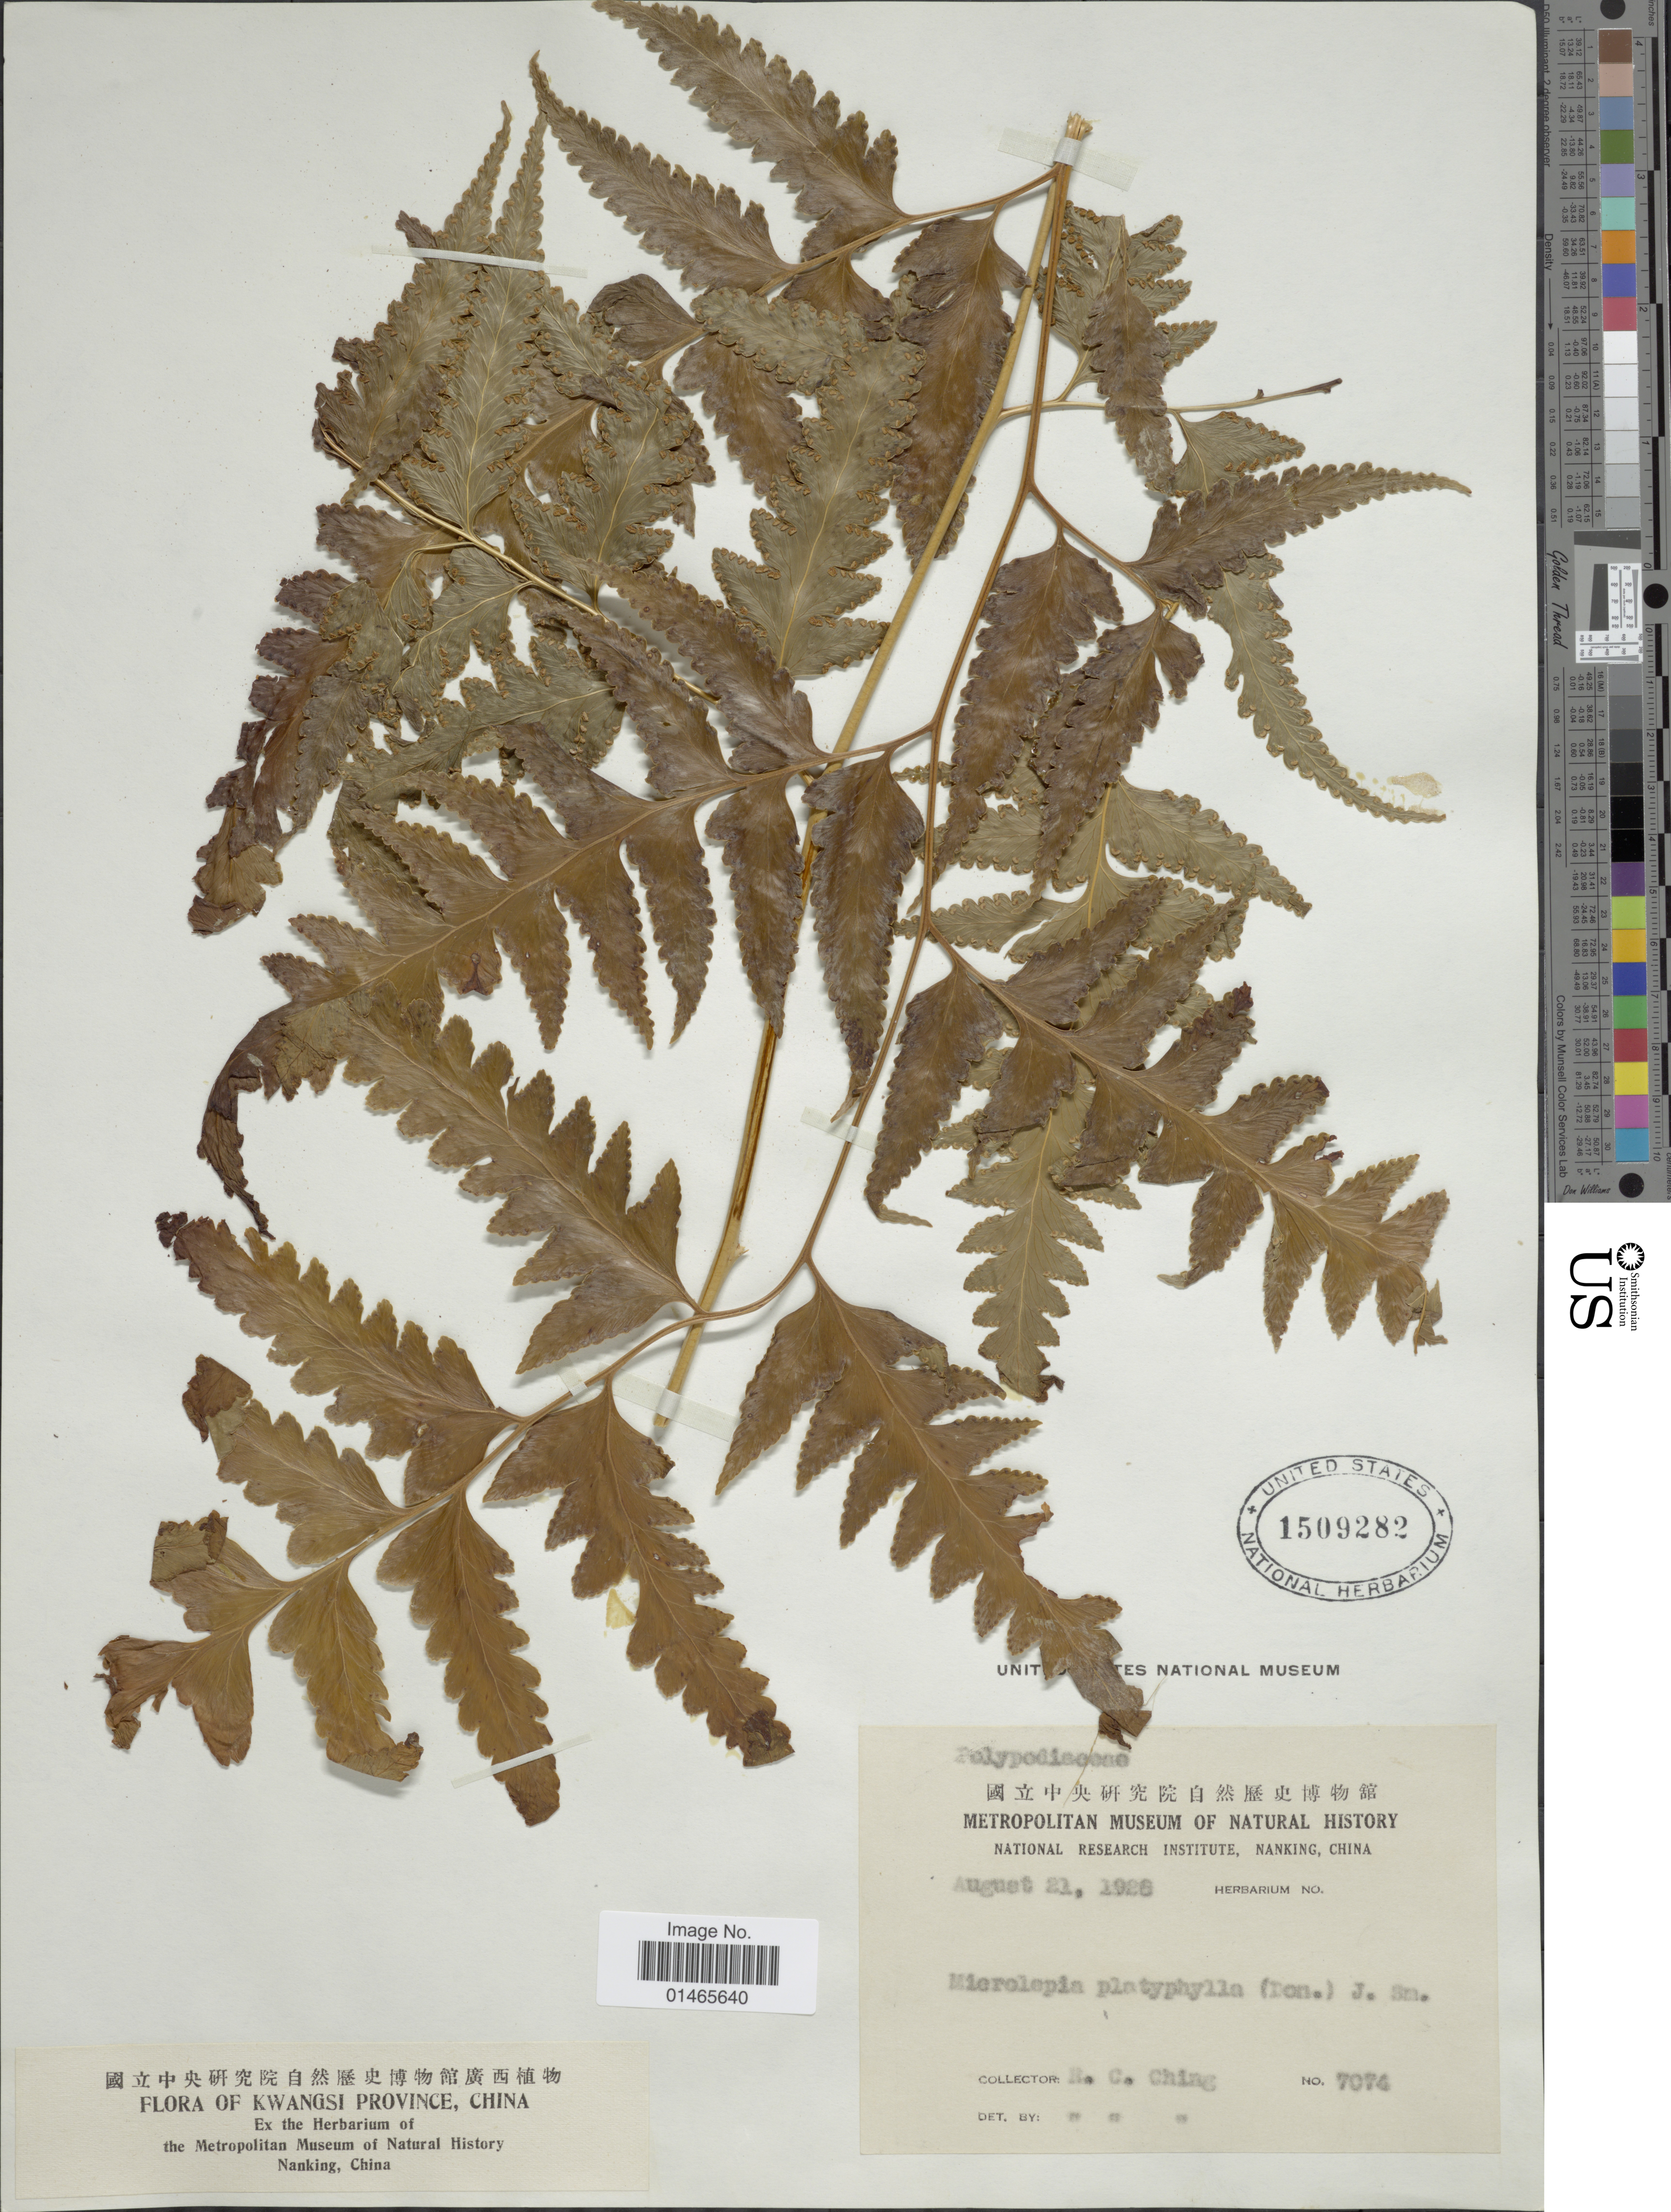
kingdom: Plantae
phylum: Tracheophyta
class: Polypodiopsida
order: Polypodiales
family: Dennstaedtiaceae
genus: Microlepia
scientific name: Microlepia platyphylla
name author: (D. Don) J. Sm.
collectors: R. C. Ching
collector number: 7074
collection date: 1926-08-21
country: China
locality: Nanking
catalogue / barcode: US 1509282